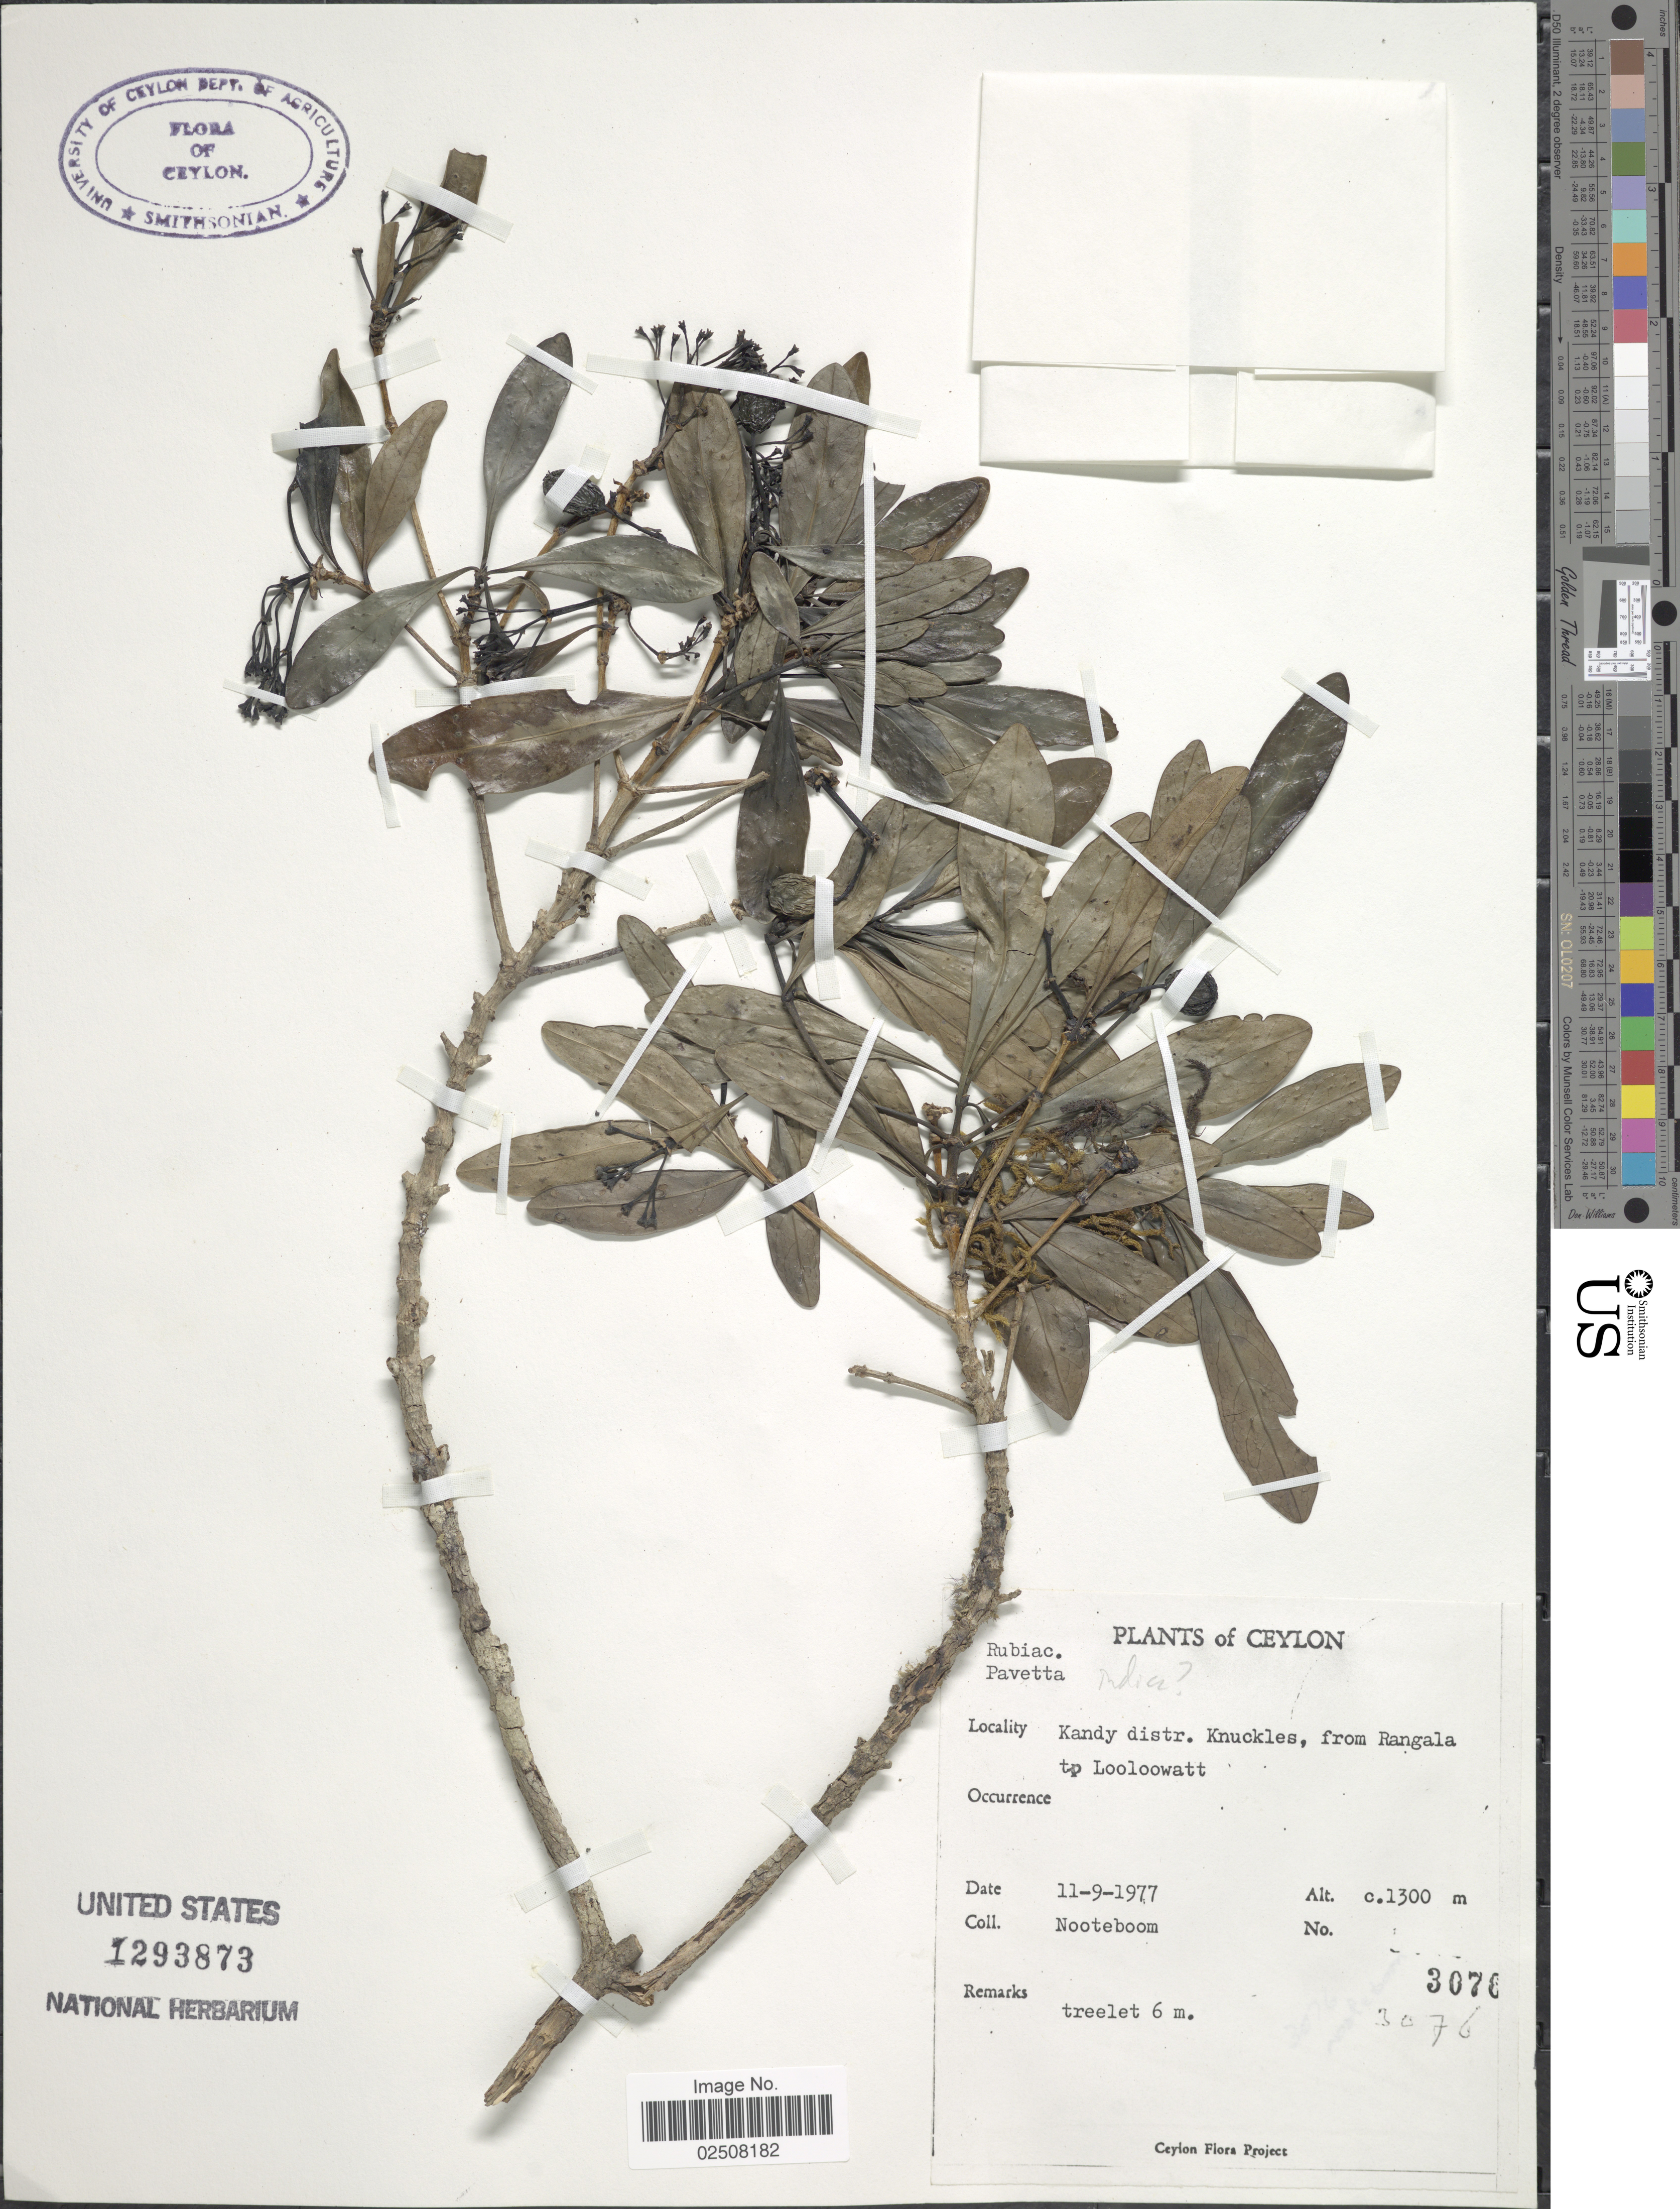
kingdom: Plantae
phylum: Tracheophyta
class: Magnoliopsida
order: Gentianales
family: Rubiaceae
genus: Pavetta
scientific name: Pavetta indica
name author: L.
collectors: Nooteboom, --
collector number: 3076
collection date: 1977-09-11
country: Sri Lanka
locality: Ceylon, Kandy distr. Knuckles, from Rangala to Looloowatt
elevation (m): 1300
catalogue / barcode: US 1293873